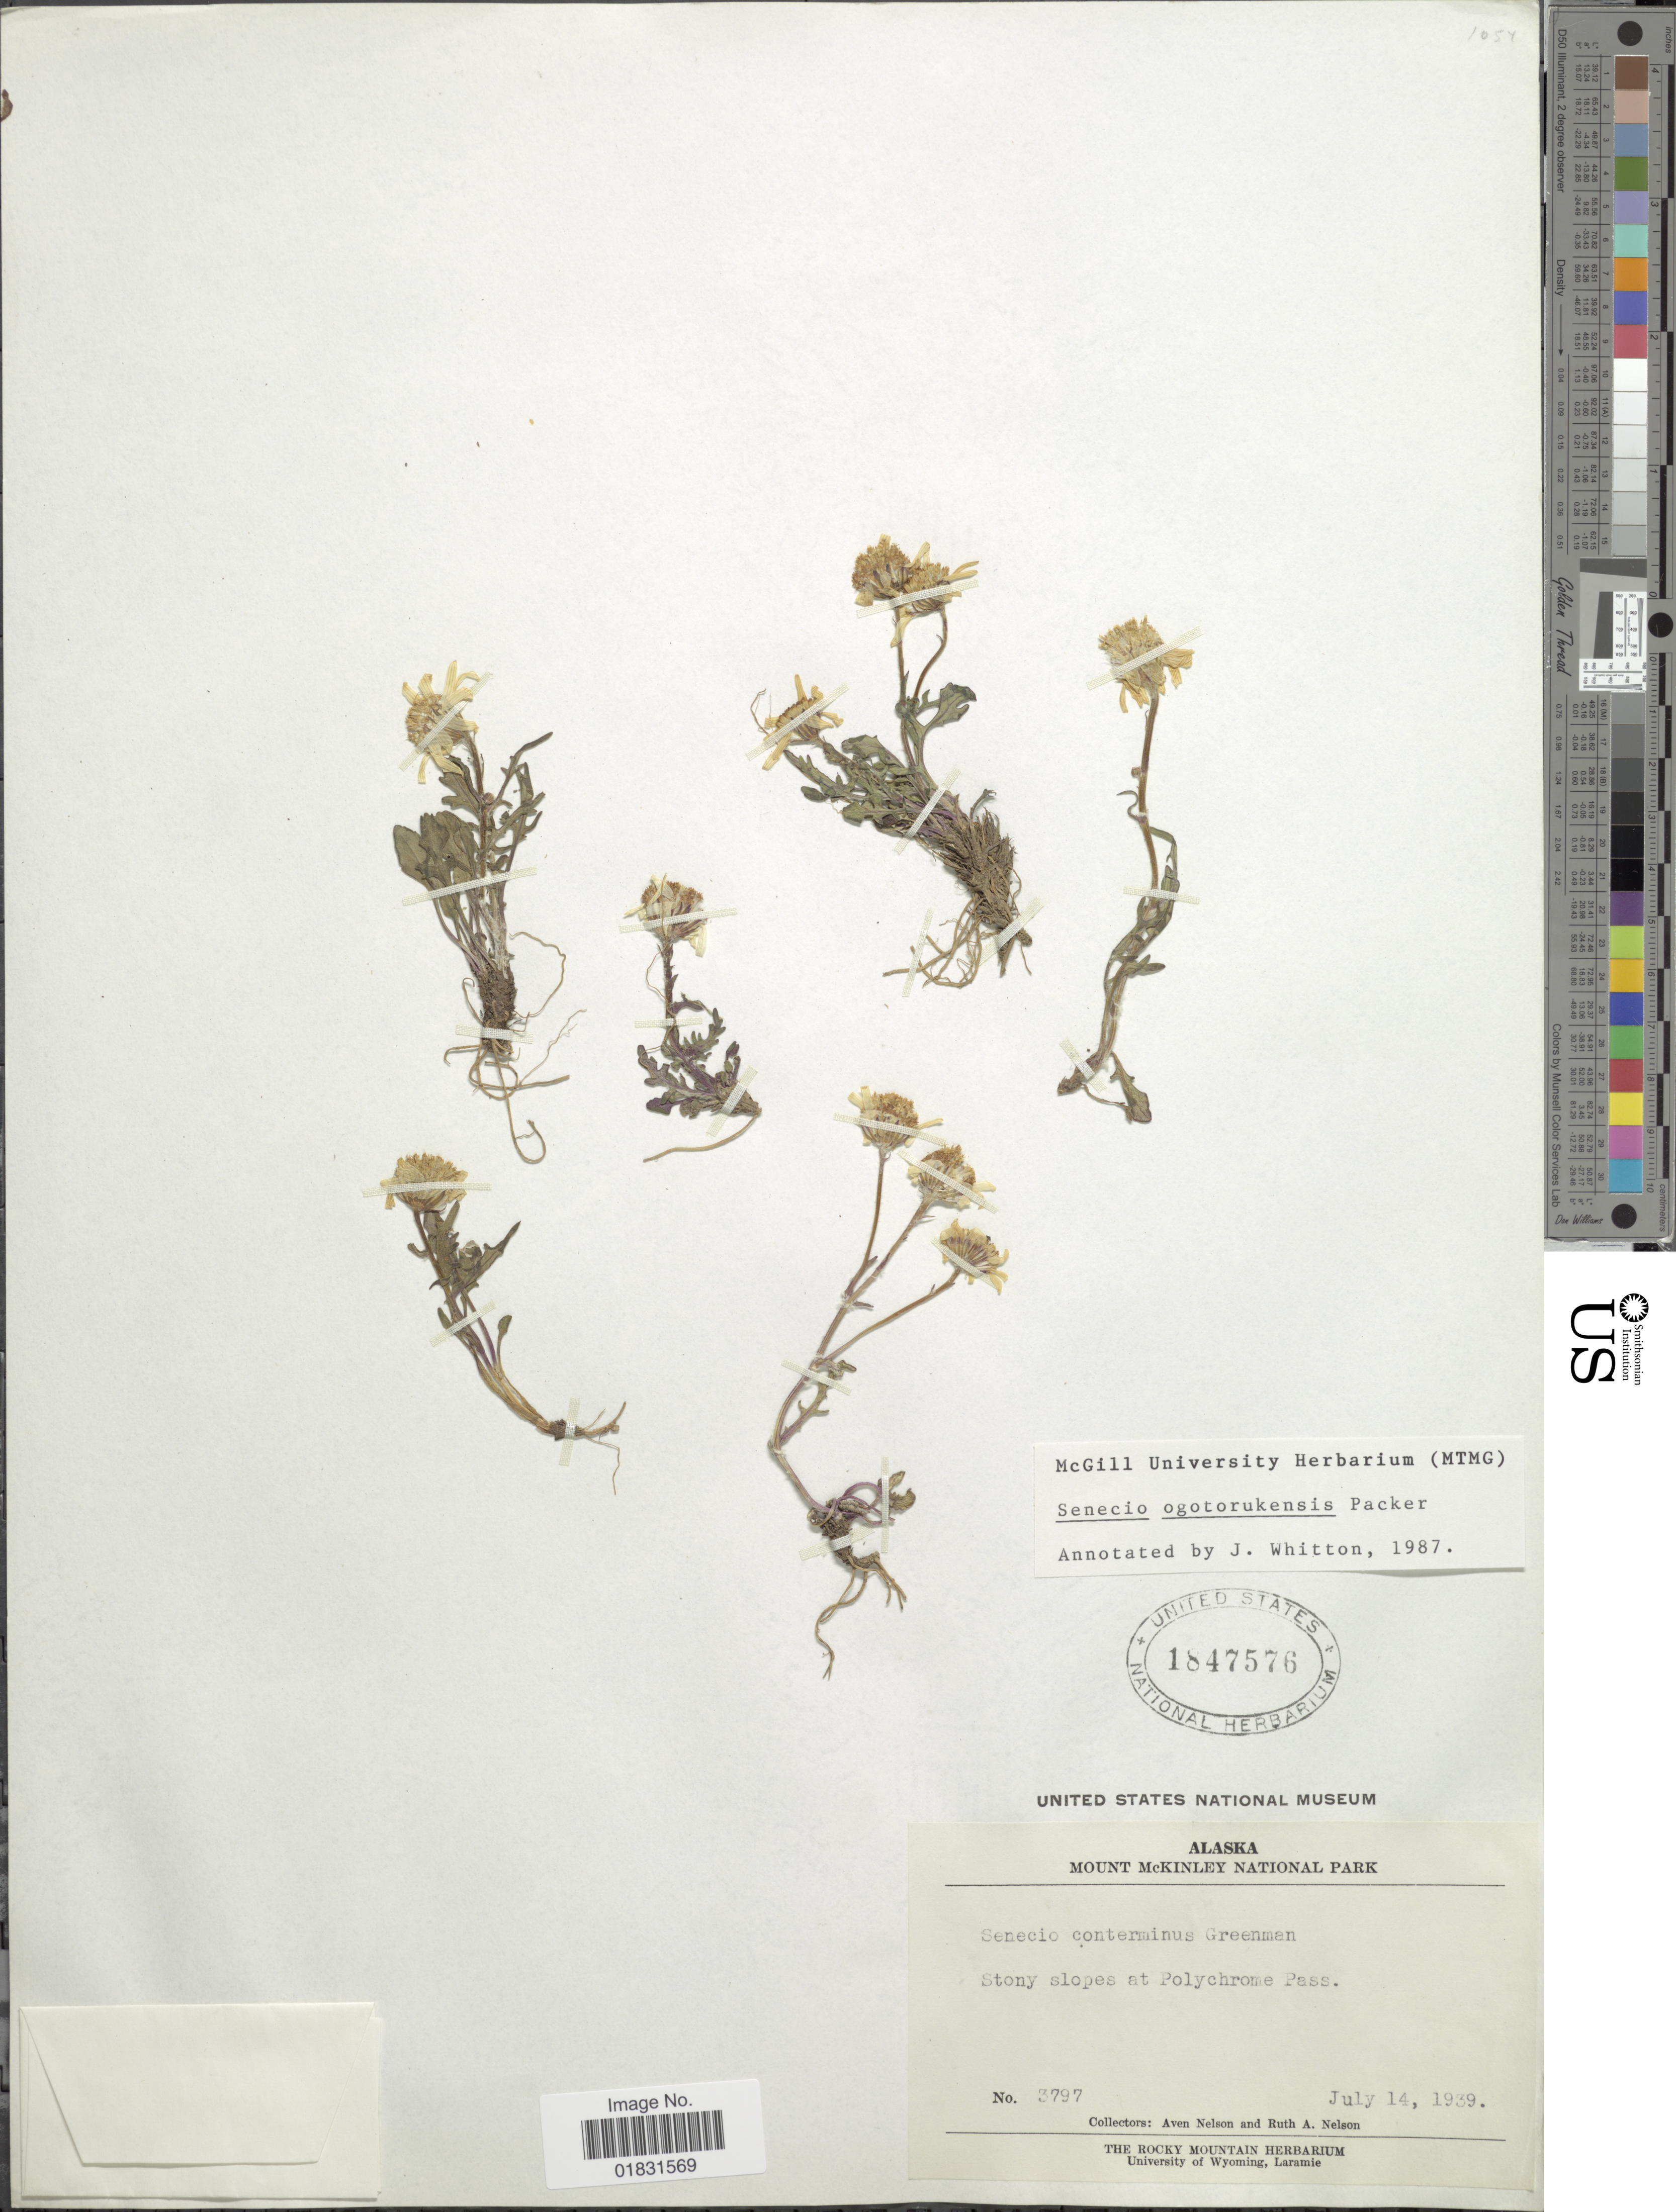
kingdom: Plantae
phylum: Tracheophyta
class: Magnoliopsida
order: Asterales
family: Asteraceae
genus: Packera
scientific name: Packera ogotorukensis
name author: (Packer) Á. Löve & D. Löve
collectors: A. Nelson & R. A. Nelson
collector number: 3797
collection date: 1939-07-14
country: United States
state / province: Alaska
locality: Mount McKinley National Park, Stony slopes at Polychrome Pass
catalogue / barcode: US 1847576